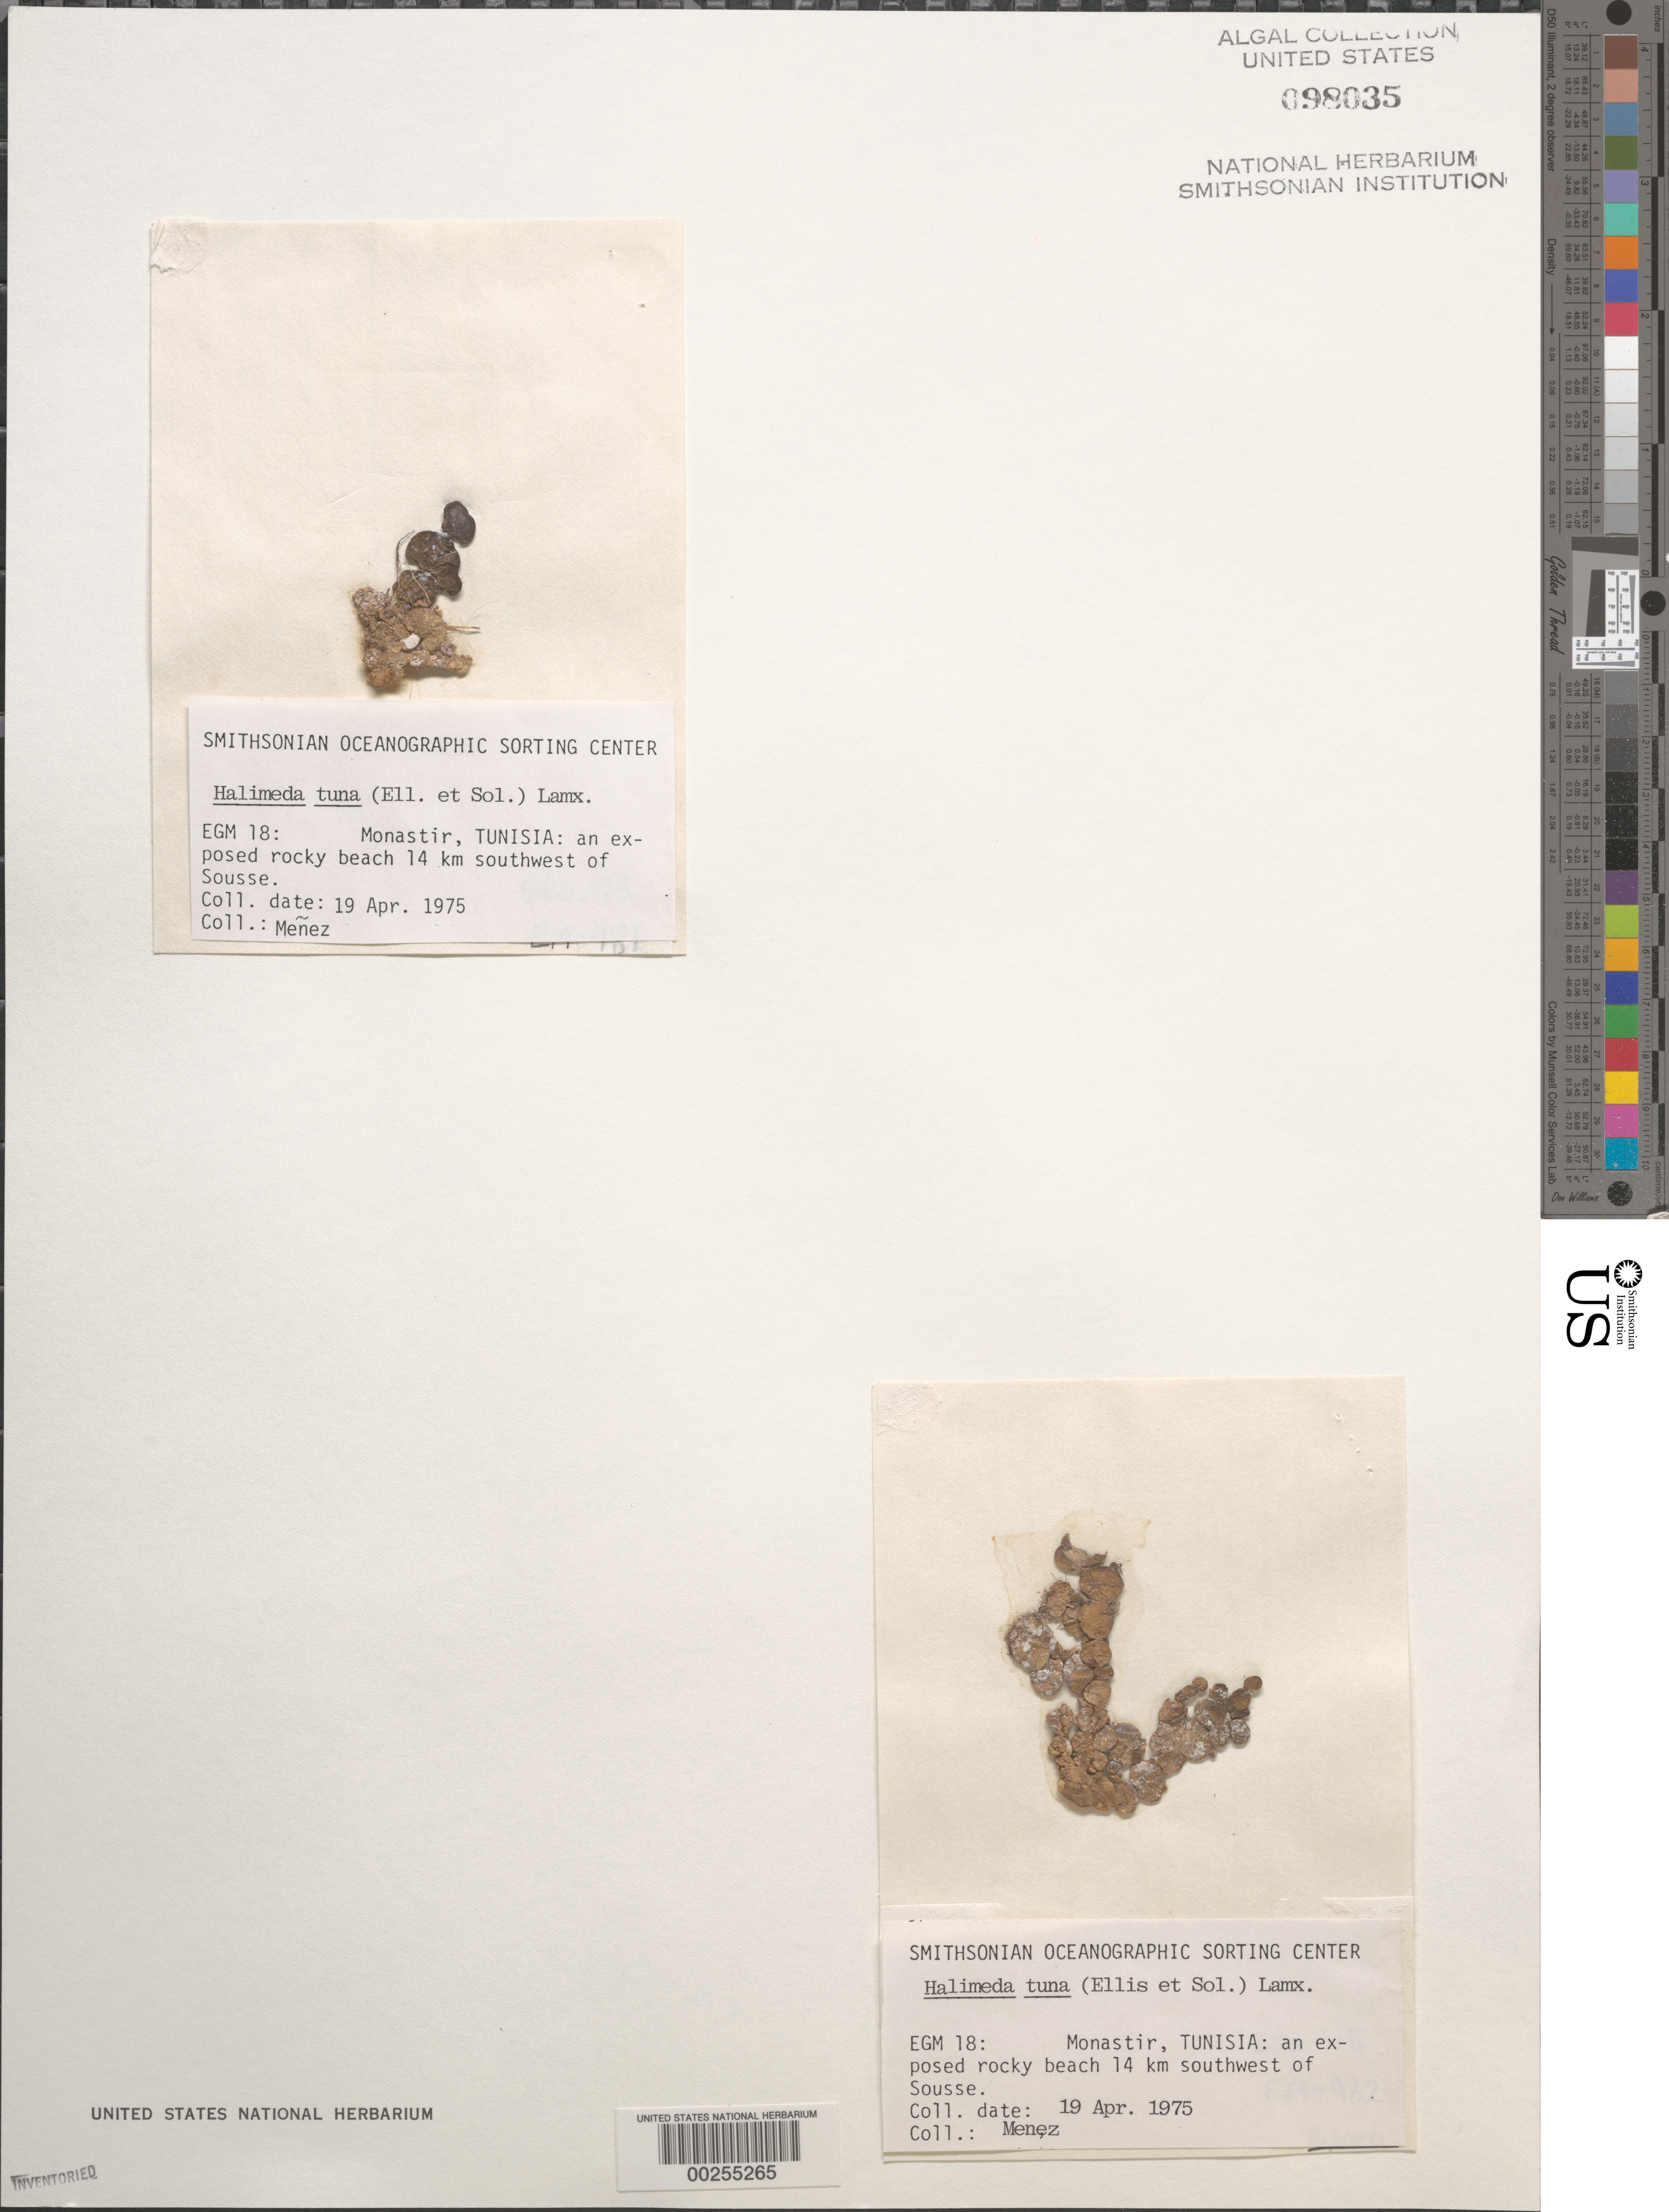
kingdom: Plantae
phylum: Chlorophyta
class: Ulvophyceae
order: Bryopsidales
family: Halimedaceae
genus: Halimeda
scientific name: Halimeda tuna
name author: (J. Ellis & Sol.) J.V.Lamouroux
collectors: Meñez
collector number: EGM 18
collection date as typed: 19 Apr 1975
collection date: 1975-04-19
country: Tunisia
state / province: Monastir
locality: Monastir, 14 km southwest of sousse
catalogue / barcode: US 98035